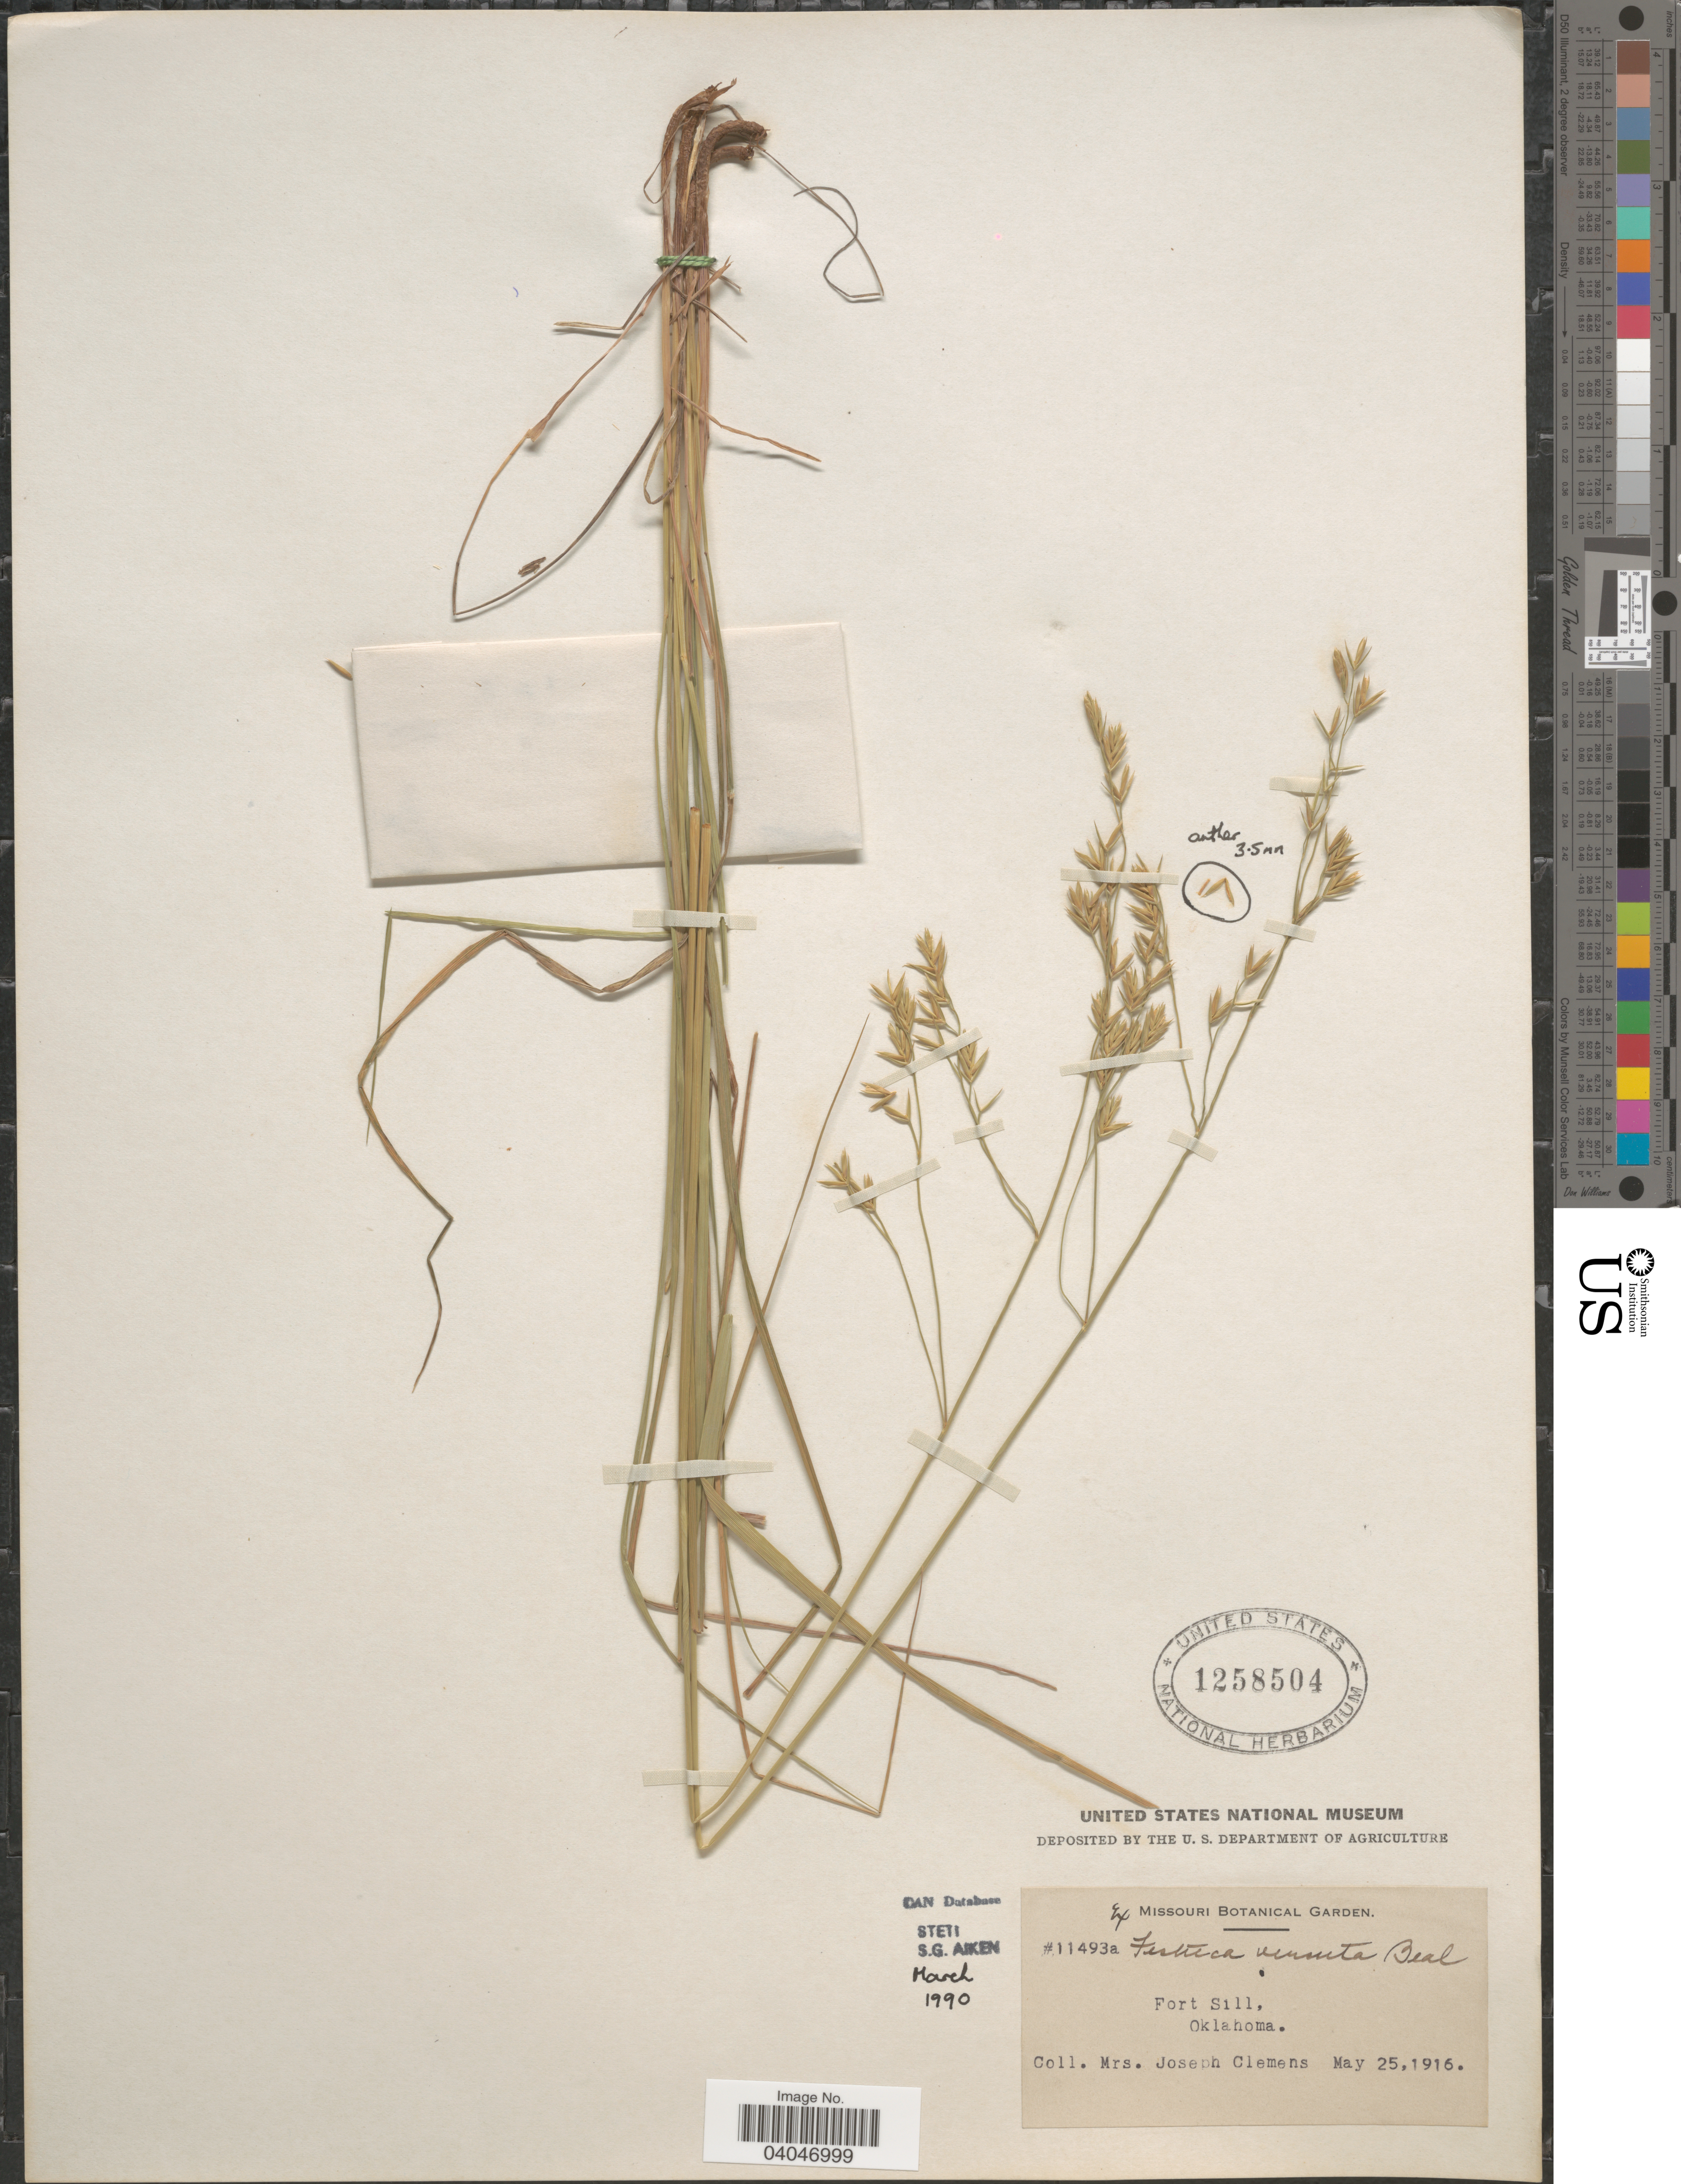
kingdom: Plantae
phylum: Tracheophyta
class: Liliopsida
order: Poales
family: Poaceae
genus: Festuca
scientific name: Festuca versuta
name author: W.J. Beal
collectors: J. Clemens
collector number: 11493a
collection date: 1916-05-25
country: United States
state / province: Oklahoma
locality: Fort Sill.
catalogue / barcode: US 1258504